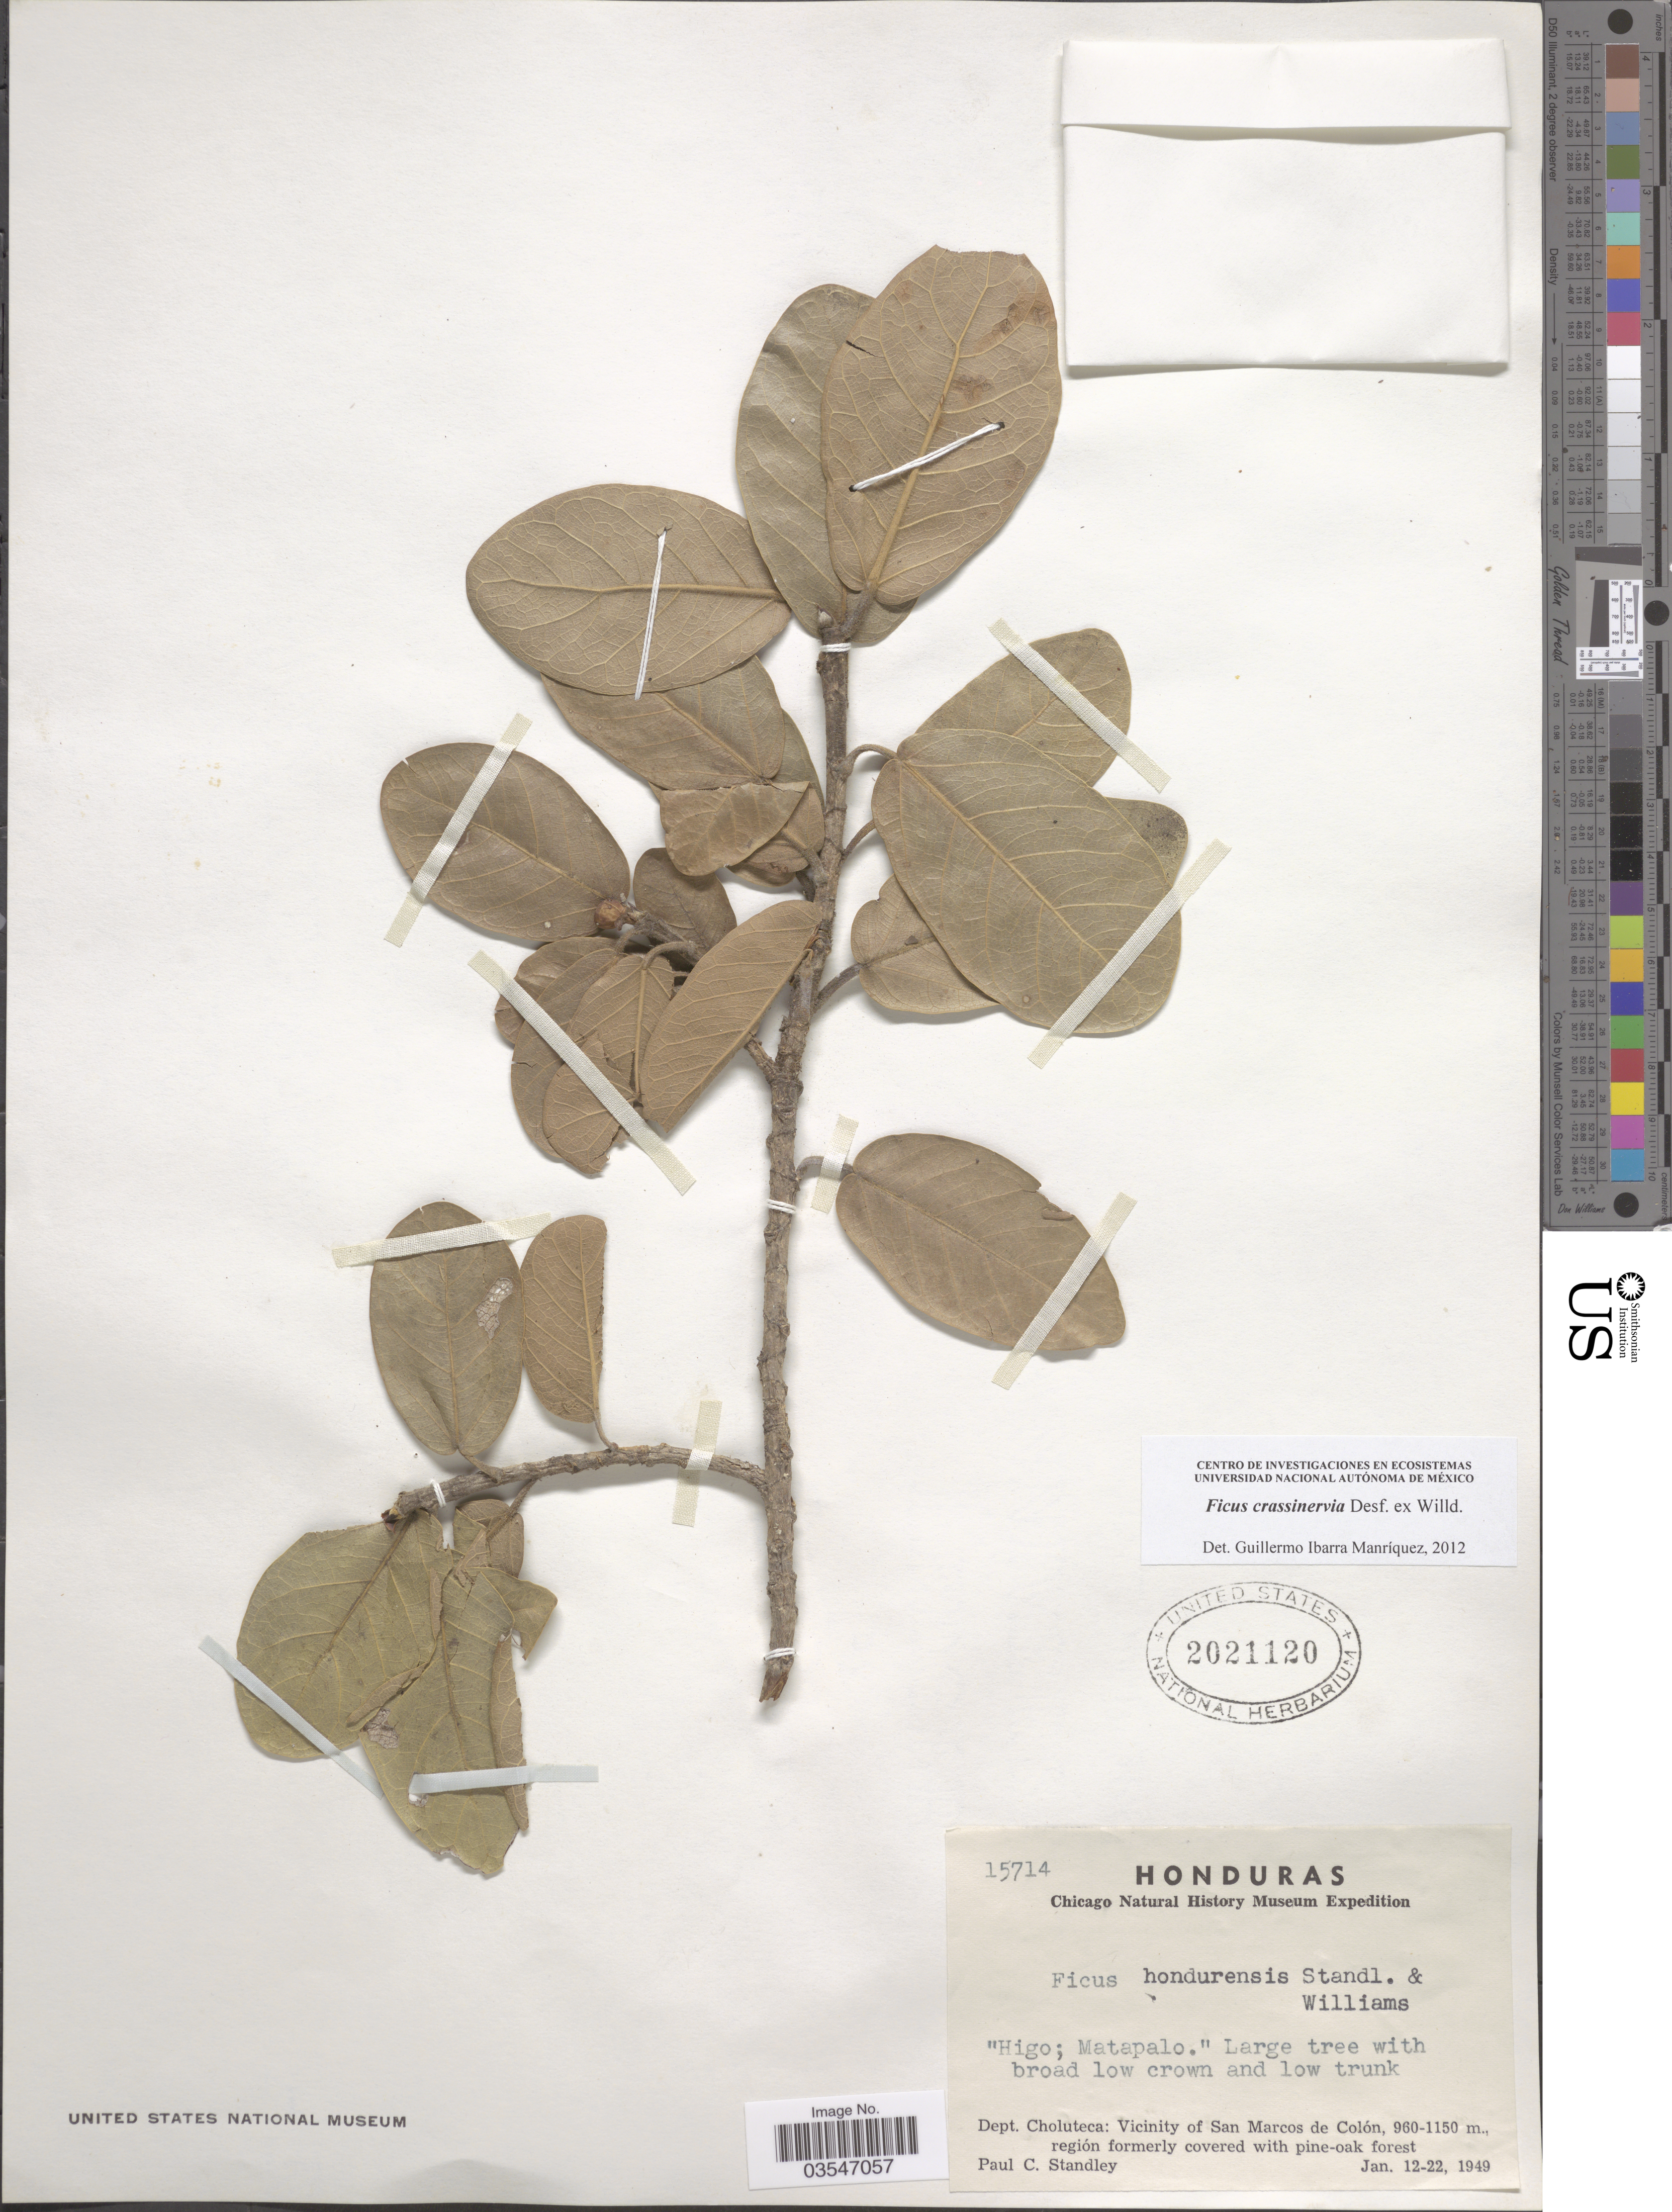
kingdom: Plantae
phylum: Tracheophyta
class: Magnoliopsida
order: Rosales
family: Moraceae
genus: Ficus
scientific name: Ficus crassinervia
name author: Desf. ex Willd.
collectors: P. C. Standley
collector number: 15714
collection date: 1949-01-12/1949-01-22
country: Honduras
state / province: Choluteca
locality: Dept. Choluteca: Vicinity of San Marcos de Colón.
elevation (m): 960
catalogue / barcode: US 2021120